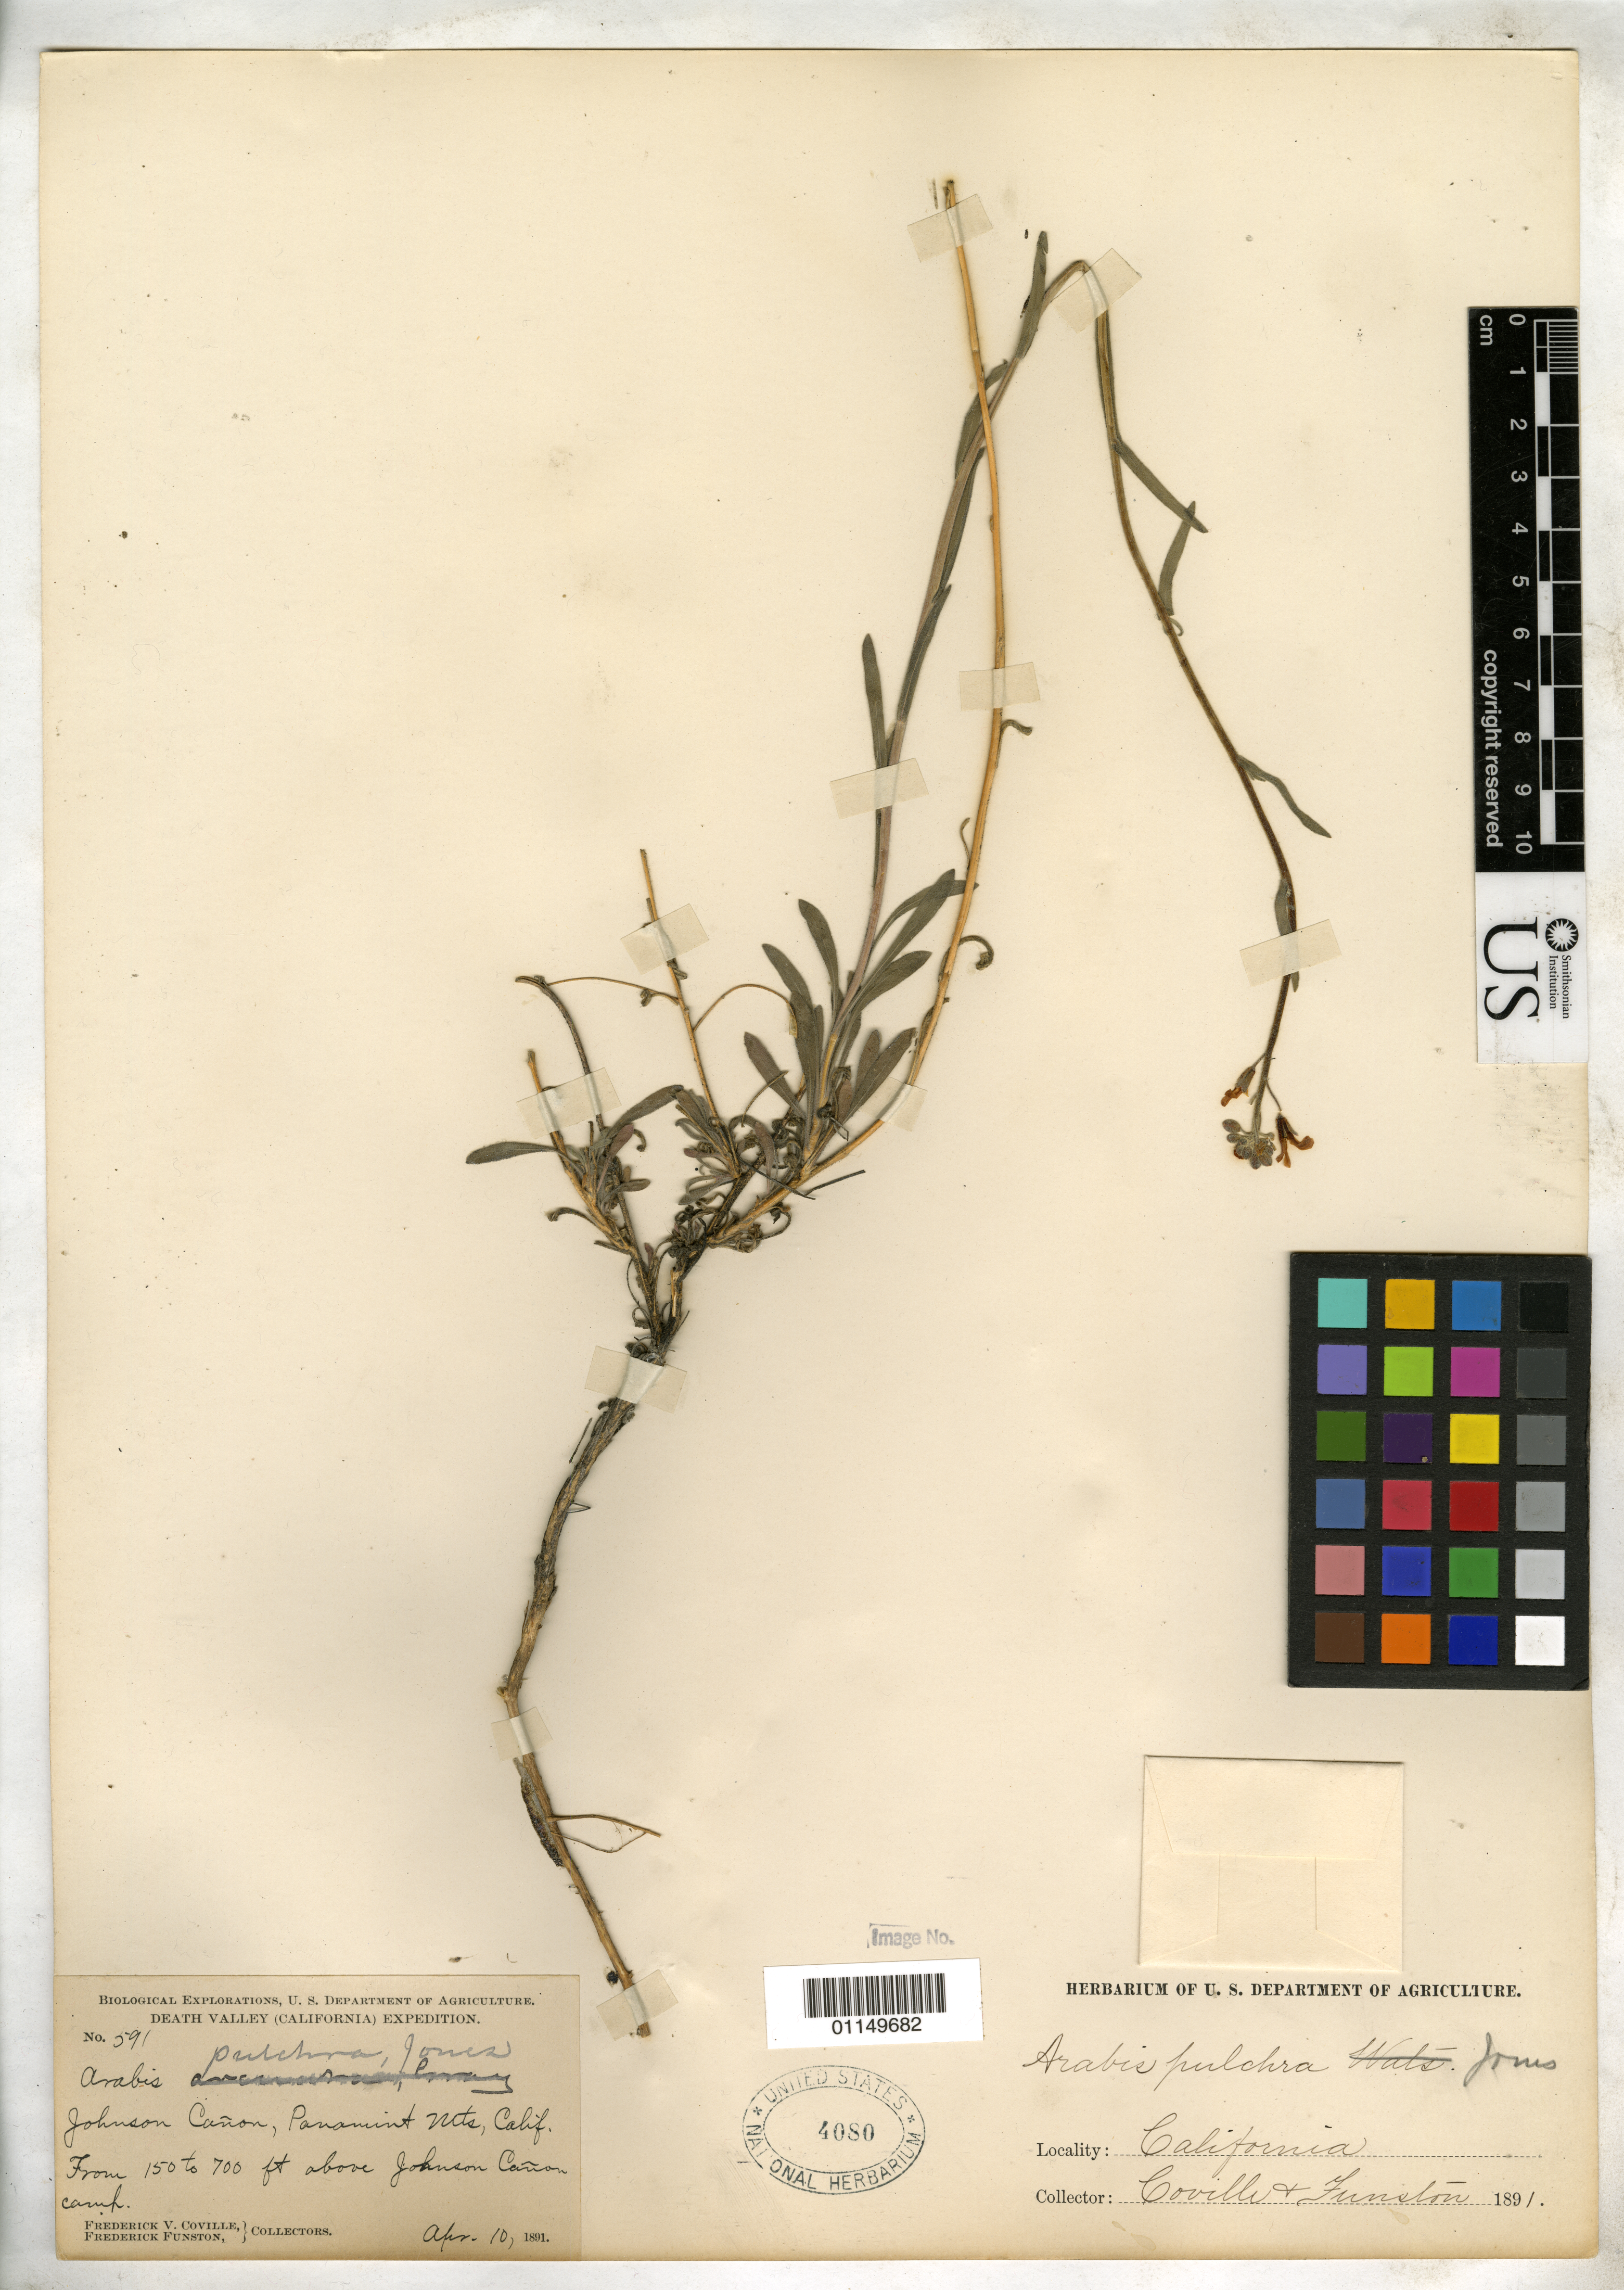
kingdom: Plantae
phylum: Tracheophyta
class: Magnoliopsida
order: Brassicales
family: Brassicaceae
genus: Arabis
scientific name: Arabis pulchra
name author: M.E. Jones ex S. Watson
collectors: F. V. Coville & F. Funston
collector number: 591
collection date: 1891-04-10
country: United States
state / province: California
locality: Johnson Canyon, Panamint Mts. From 150 to 700 feet above Johnson Canyon camp.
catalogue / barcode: US 4080